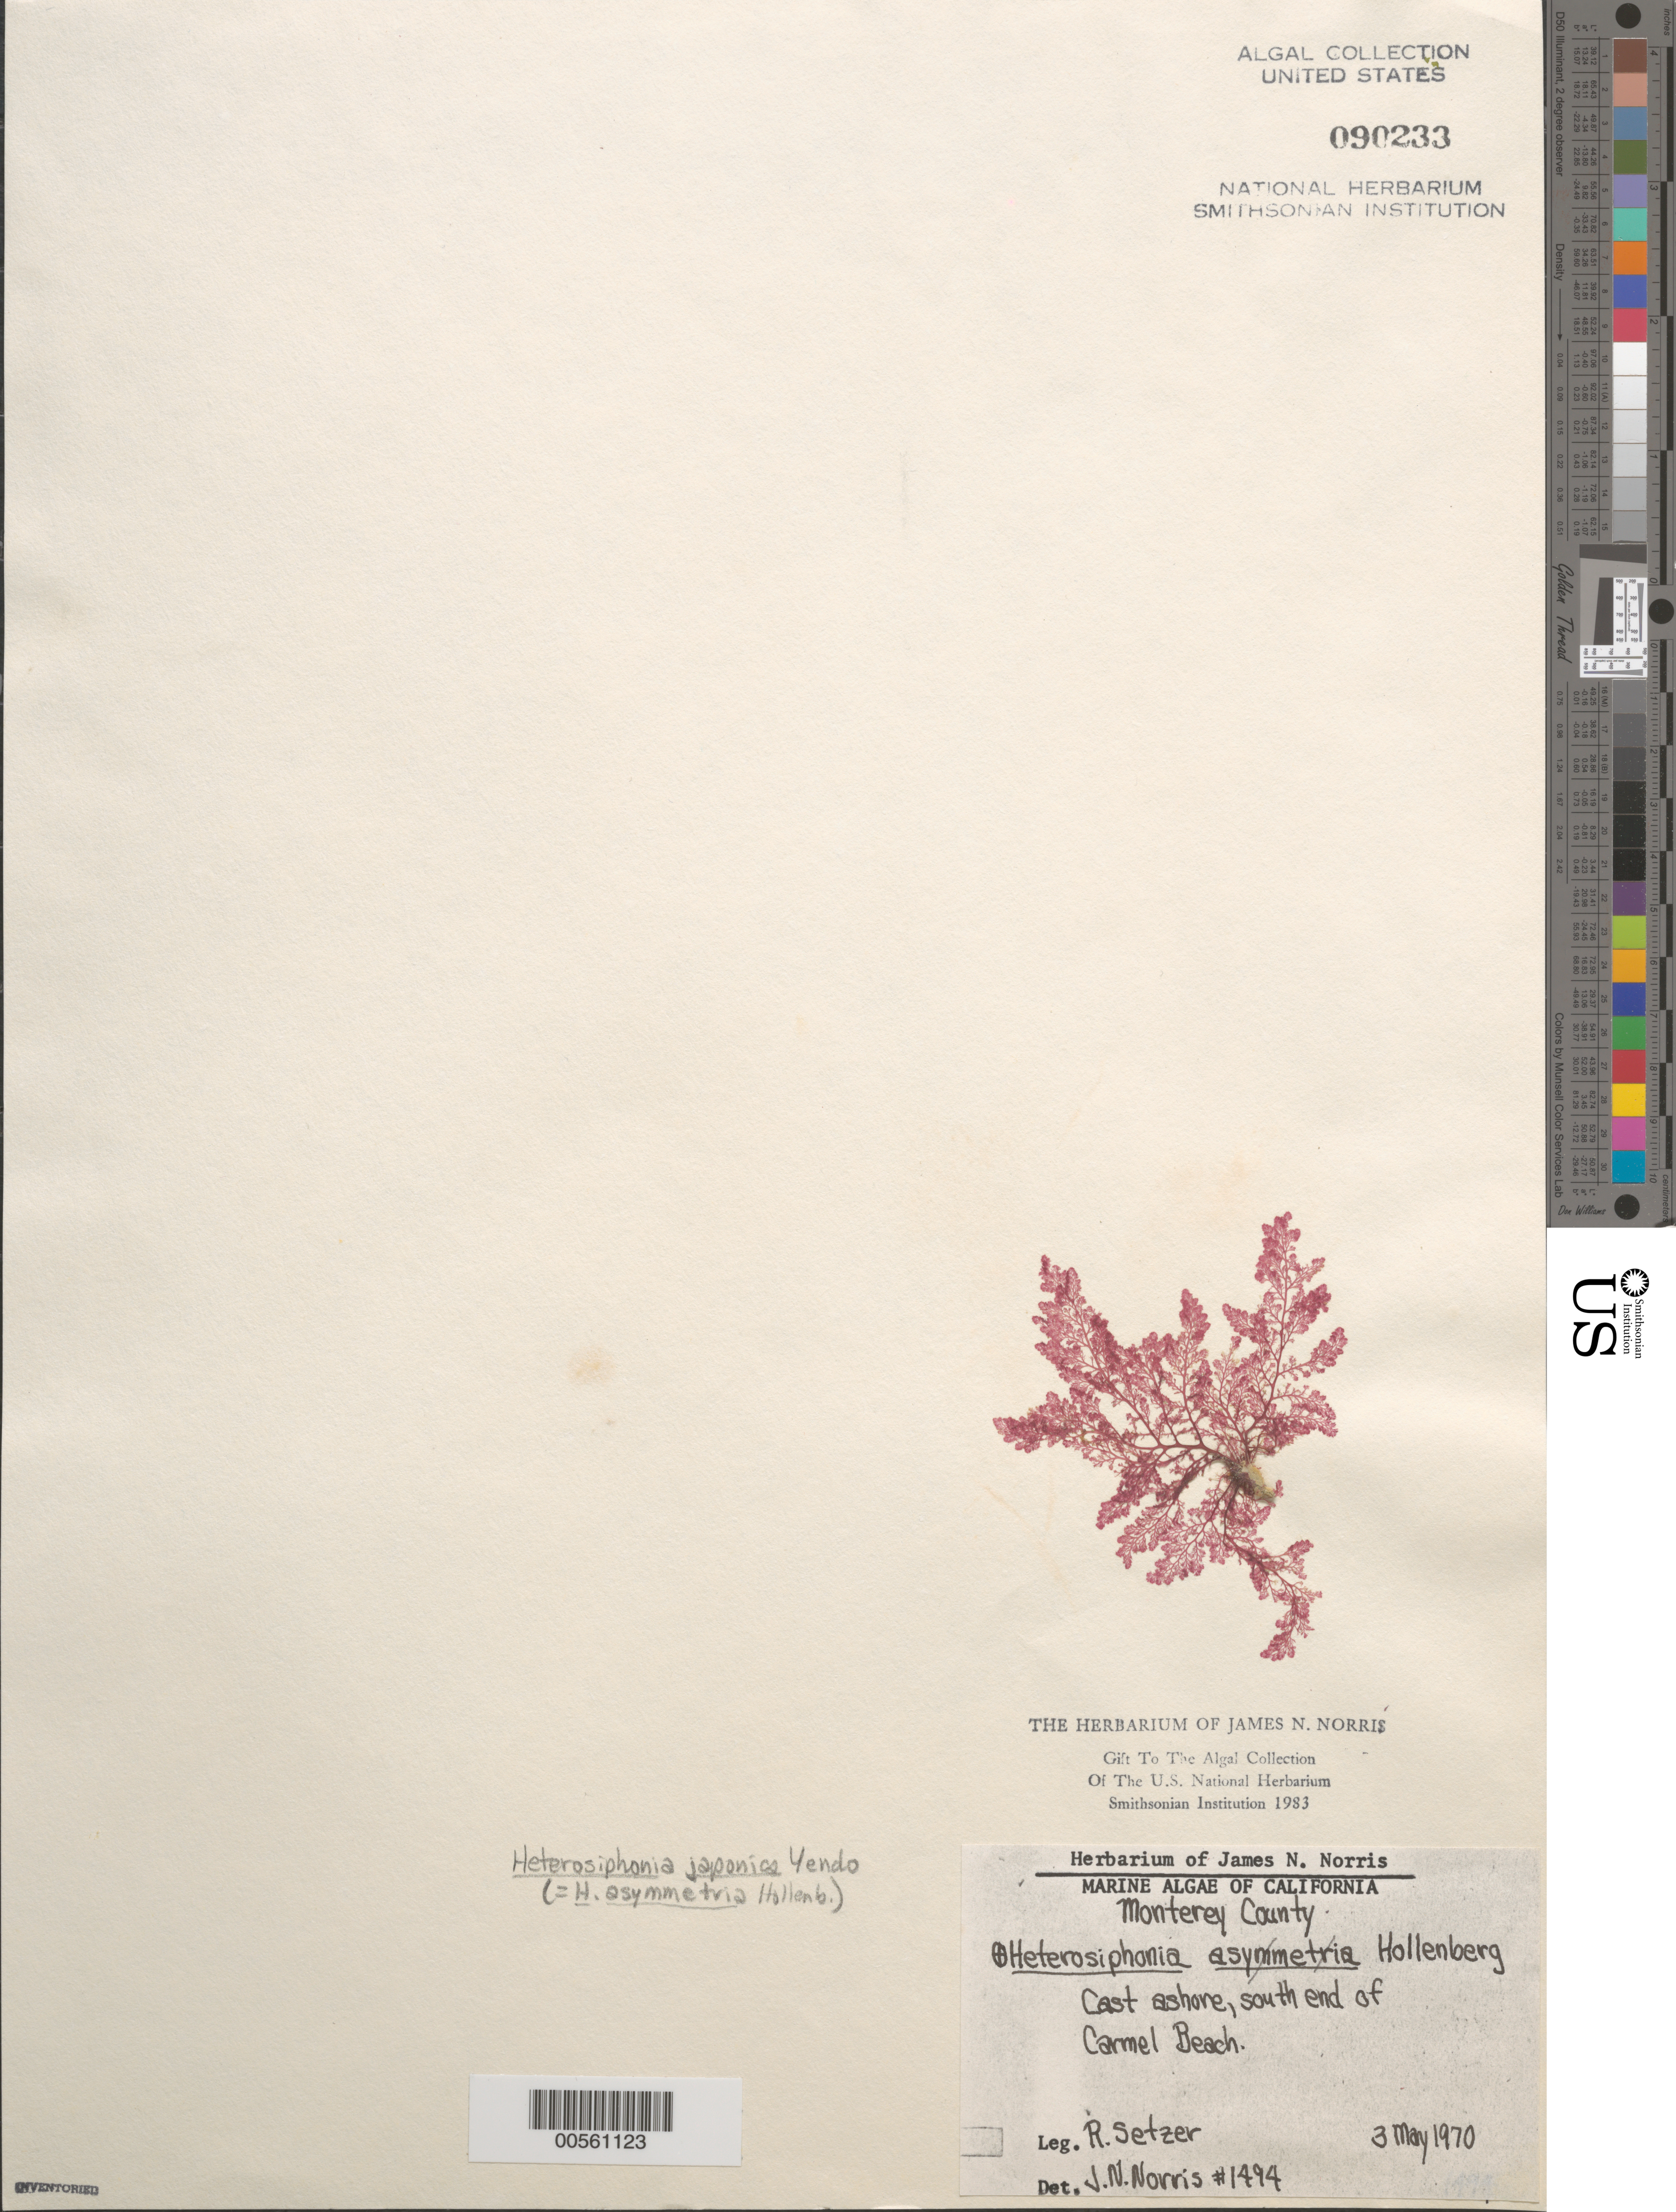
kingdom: Plantae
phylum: Rhodophyta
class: Florideophyceae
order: Ceramiales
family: Dasyaceae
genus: Dasysiphonia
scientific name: Dasysiphonia japonica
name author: (Yendo) H.-S. Kim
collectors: R. Setzer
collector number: Jn-1494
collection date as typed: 03 May 1970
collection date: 1970-05-03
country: United States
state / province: California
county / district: Monterey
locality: Carmel Beach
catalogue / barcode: US 90233